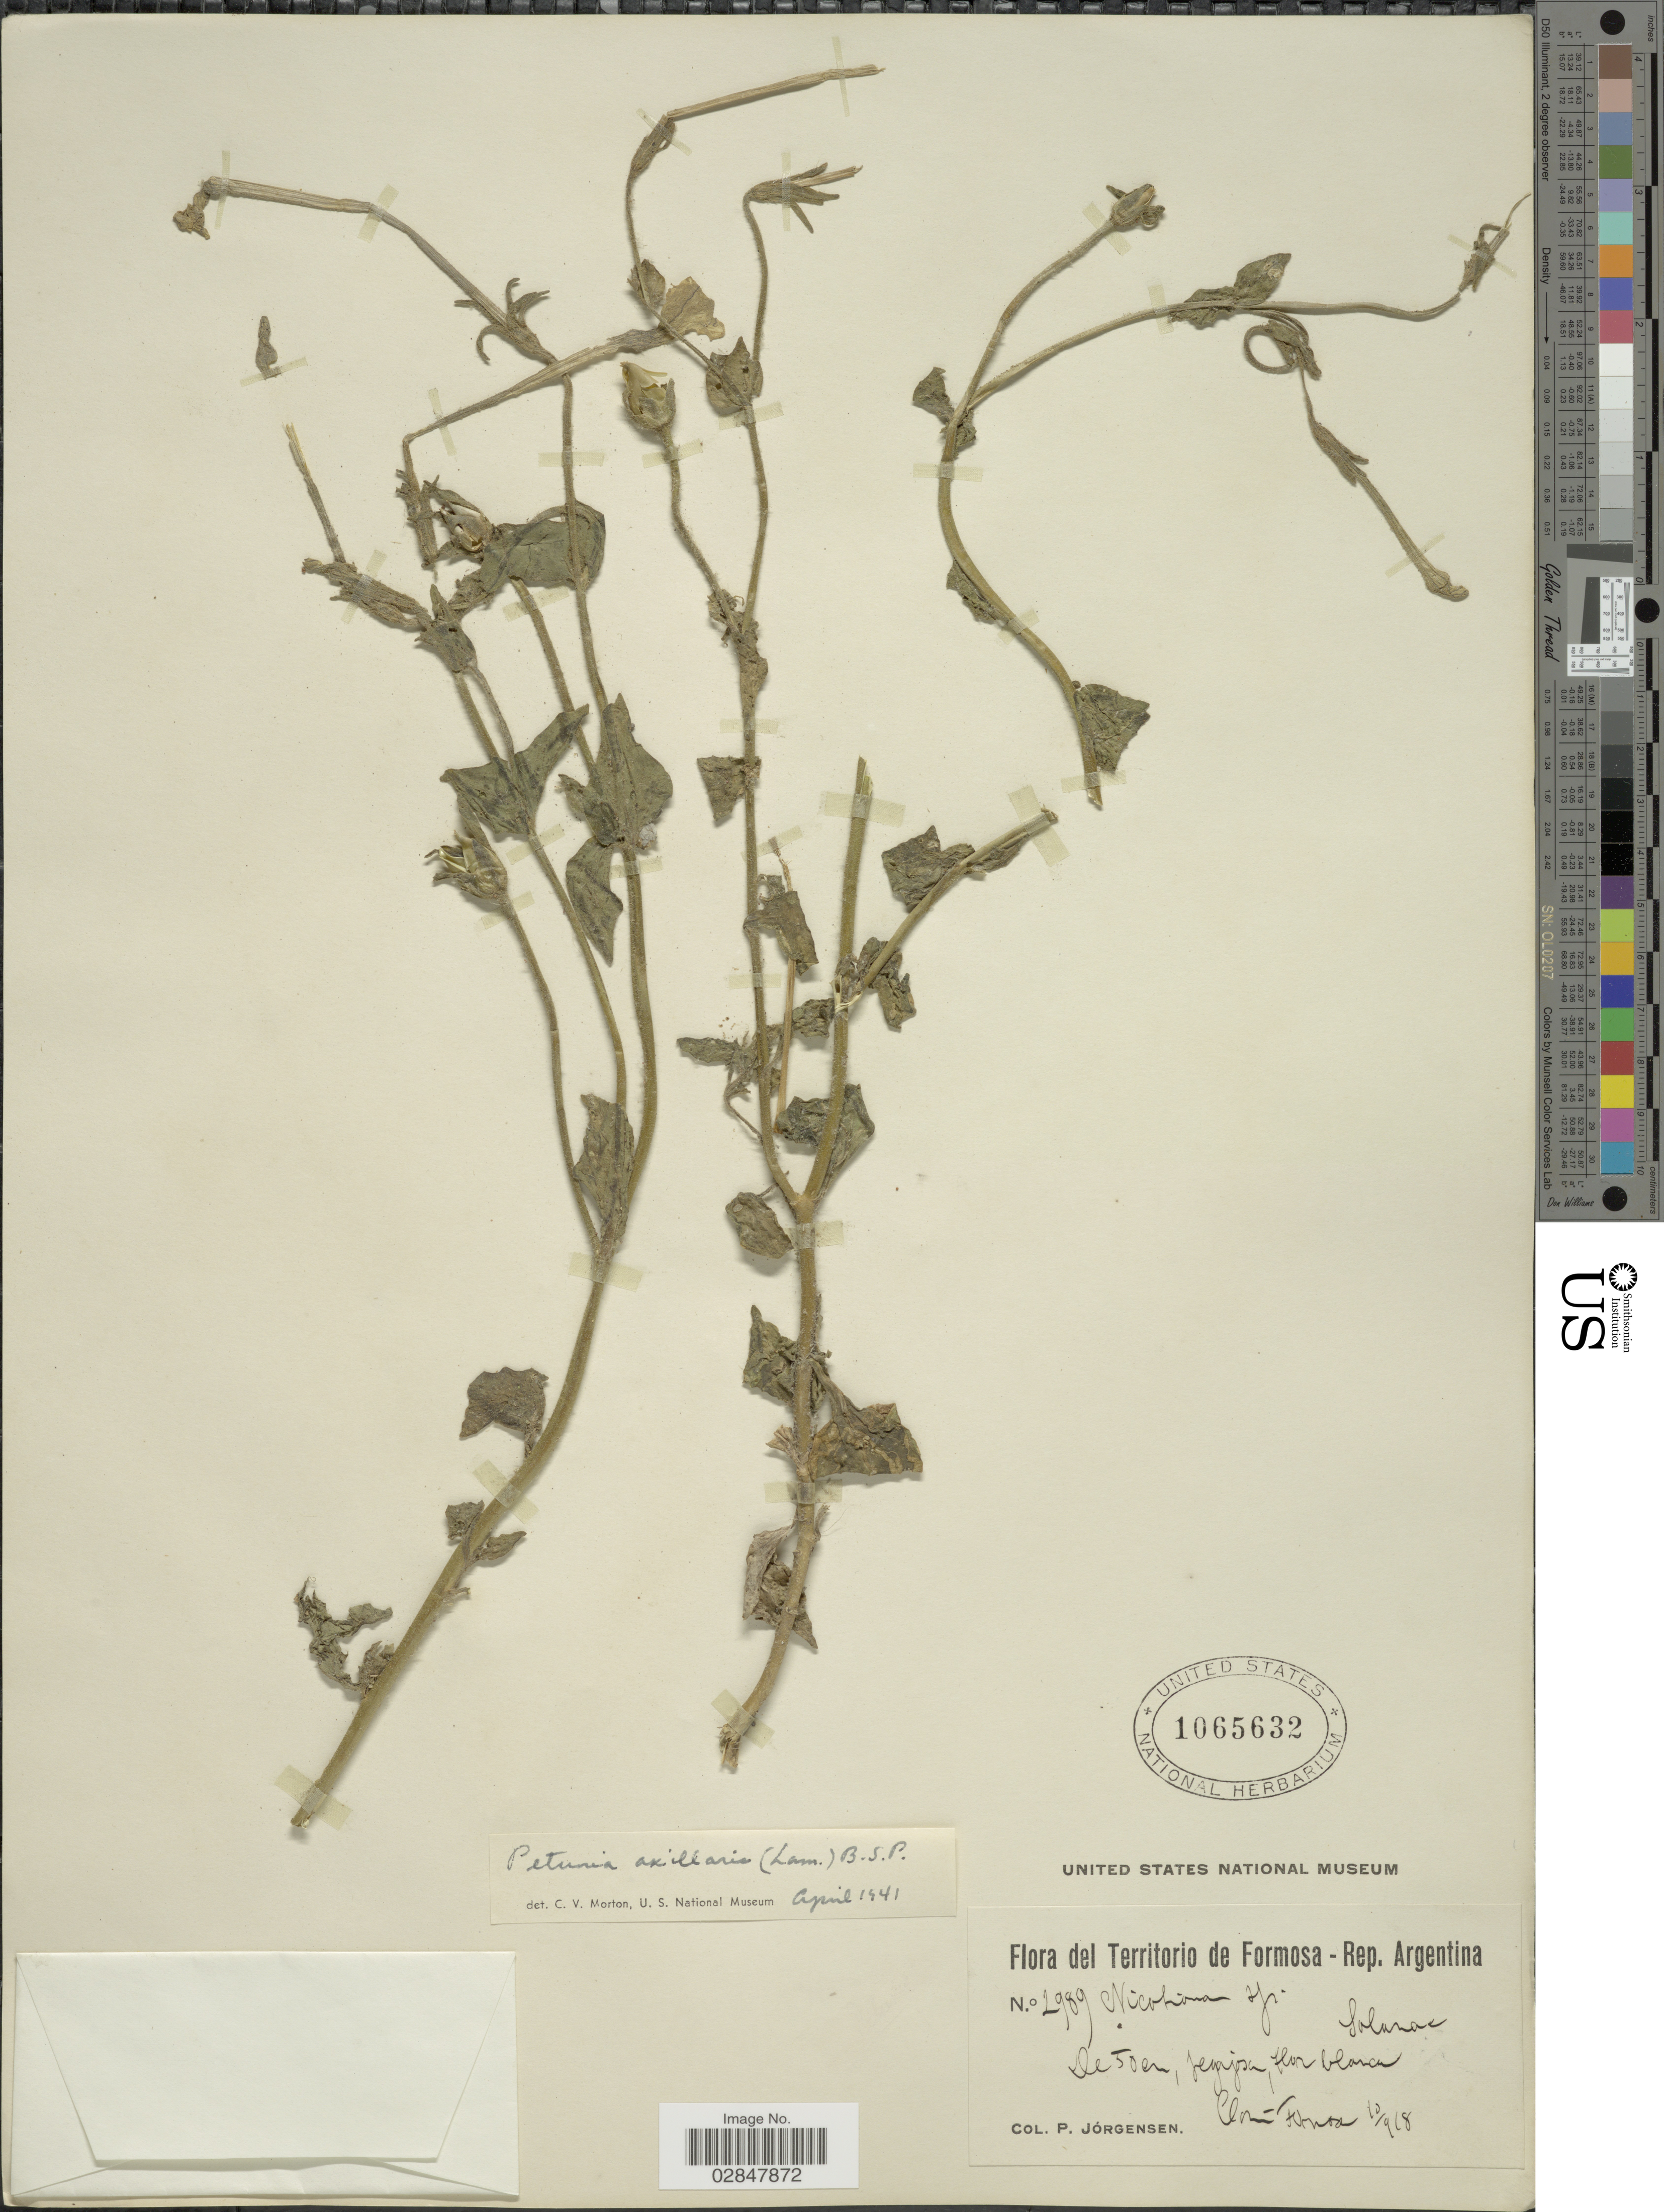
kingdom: Plantae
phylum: Tracheophyta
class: Magnoliopsida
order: Solanales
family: Solanaceae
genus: Petunia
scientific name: Petunia axillaris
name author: (Lam.) Britton, Stearns & Poggenb.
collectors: P. Jörgensen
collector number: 2989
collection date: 1918-10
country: Argentina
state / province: Formosa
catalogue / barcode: US 1065632